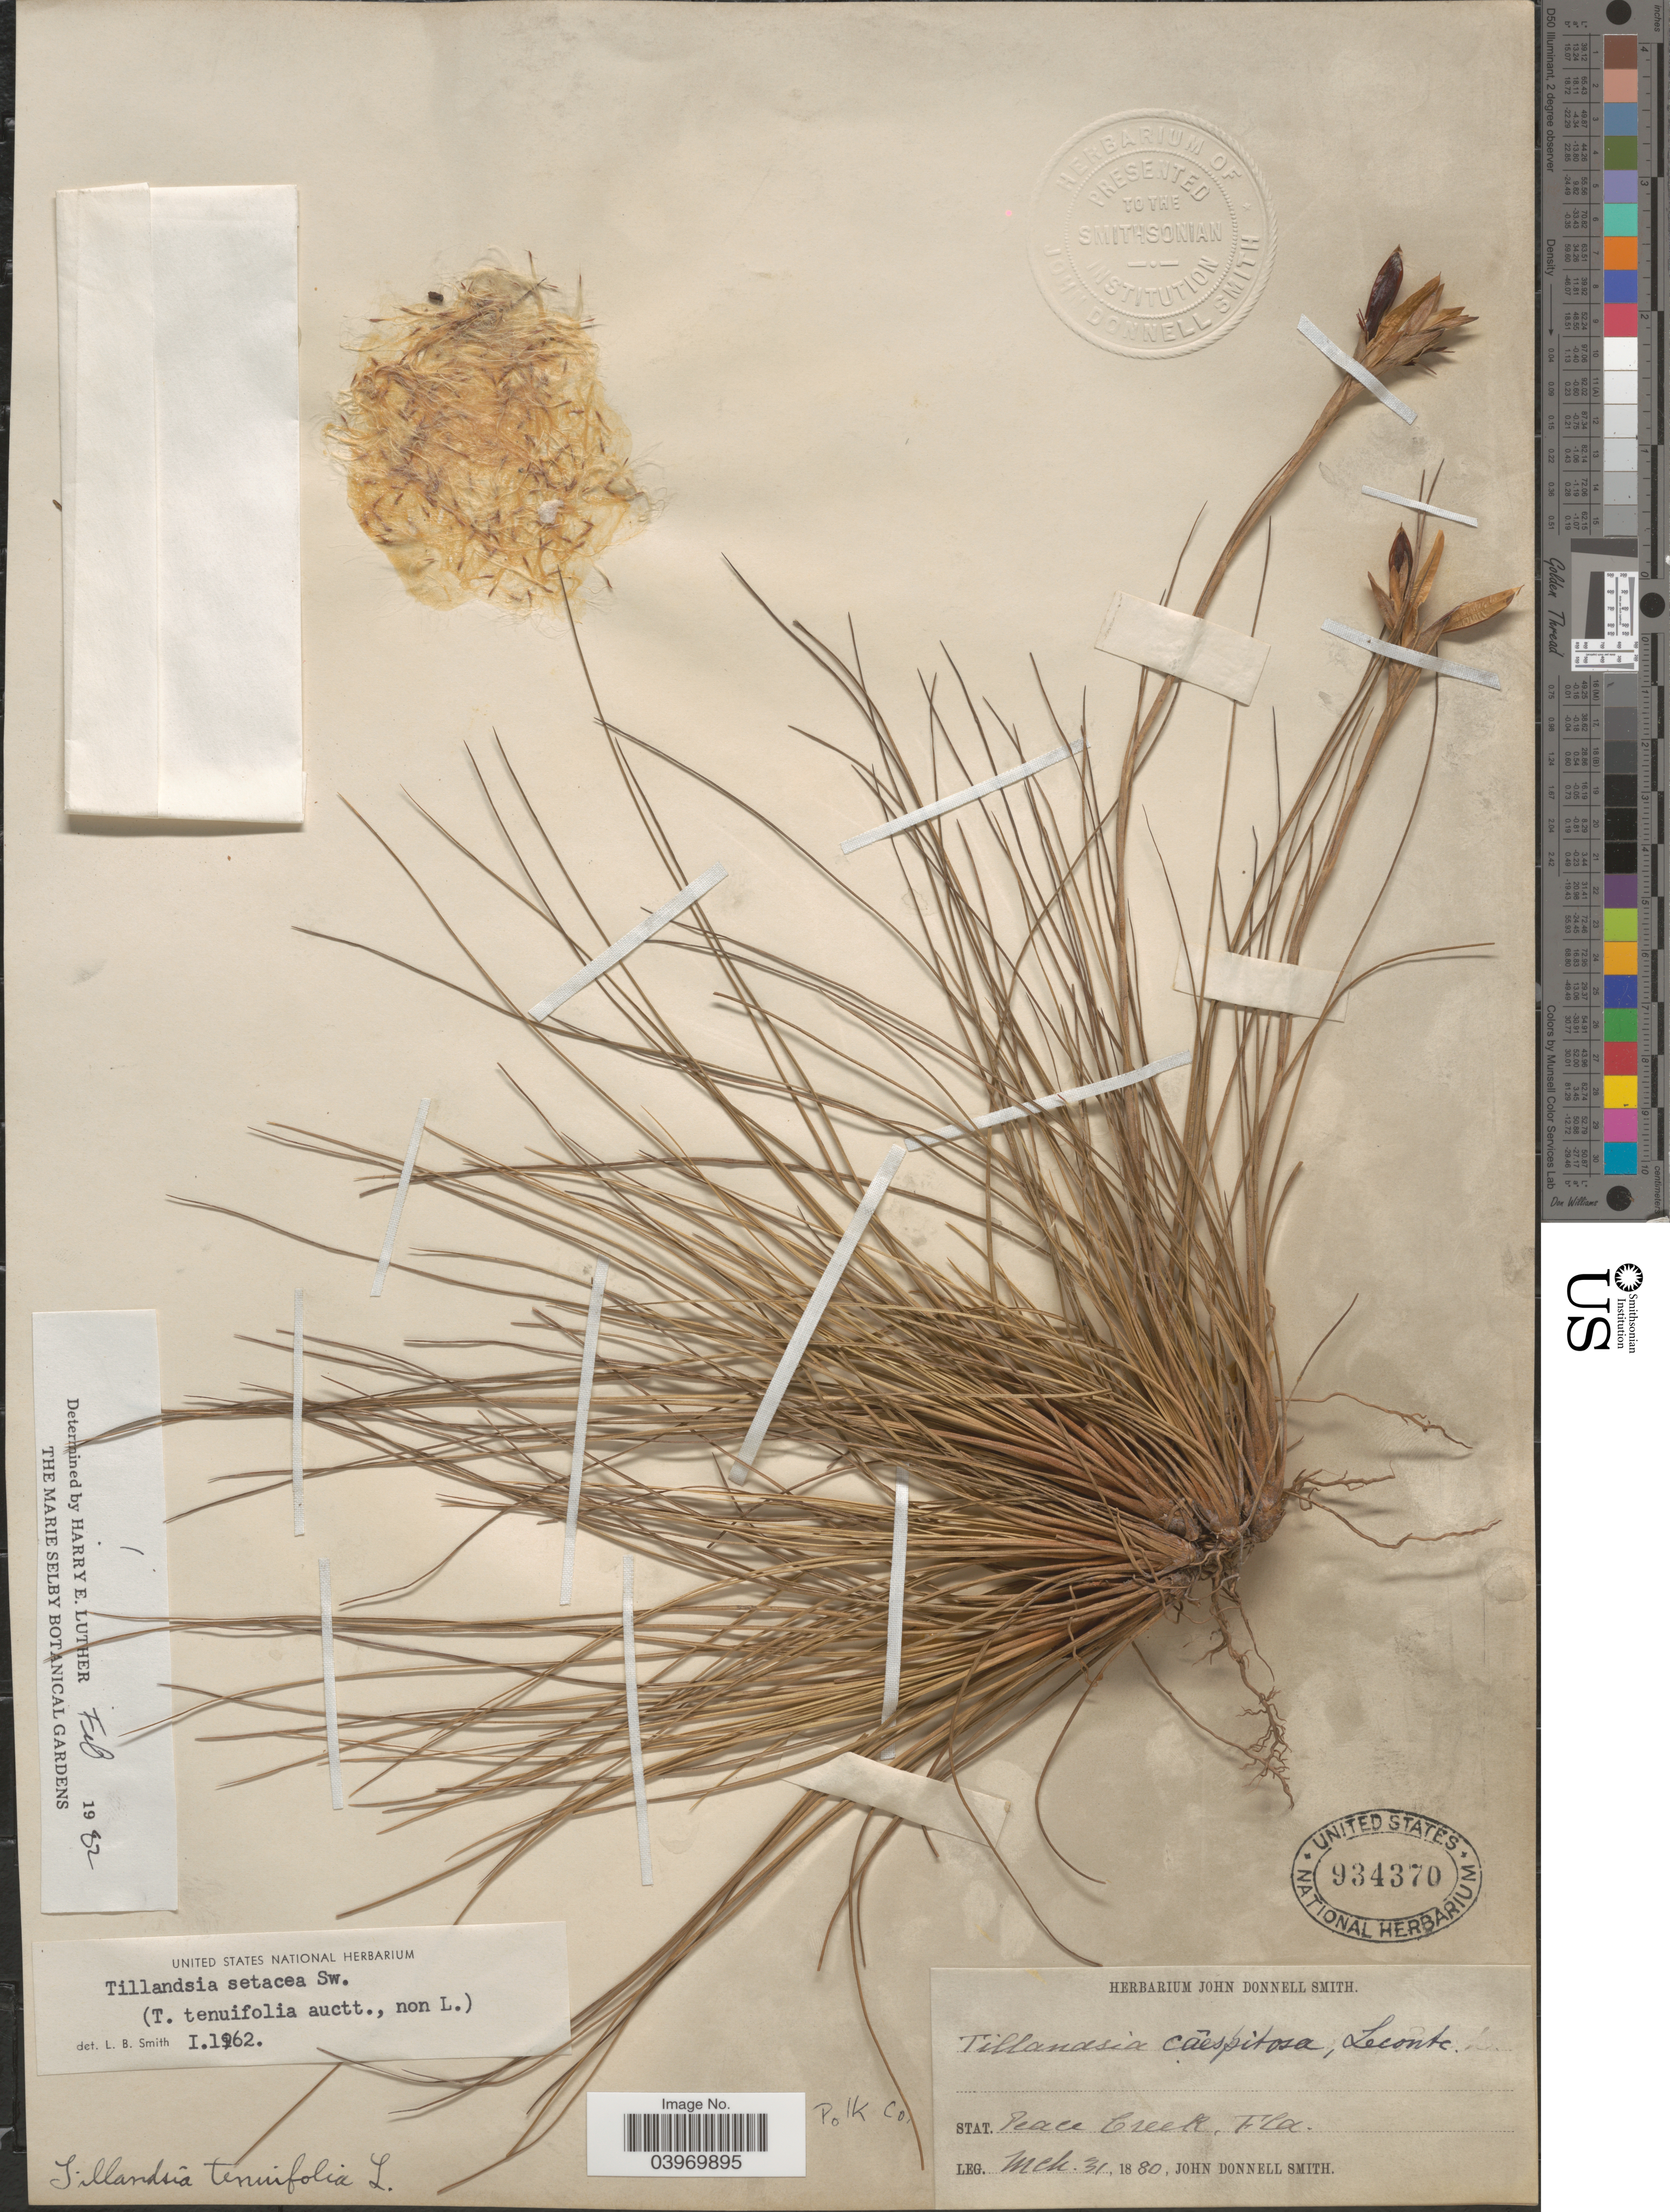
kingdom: Plantae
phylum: Tracheophyta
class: Liliopsida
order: Poales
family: Bromeliaceae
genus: Tillandsia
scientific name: Tillandsia setacea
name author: Sw.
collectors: J. Donnell Smith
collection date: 1880-03-31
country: United States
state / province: Florida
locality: Stat. Peace Creek, Polk Co.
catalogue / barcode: US 934370